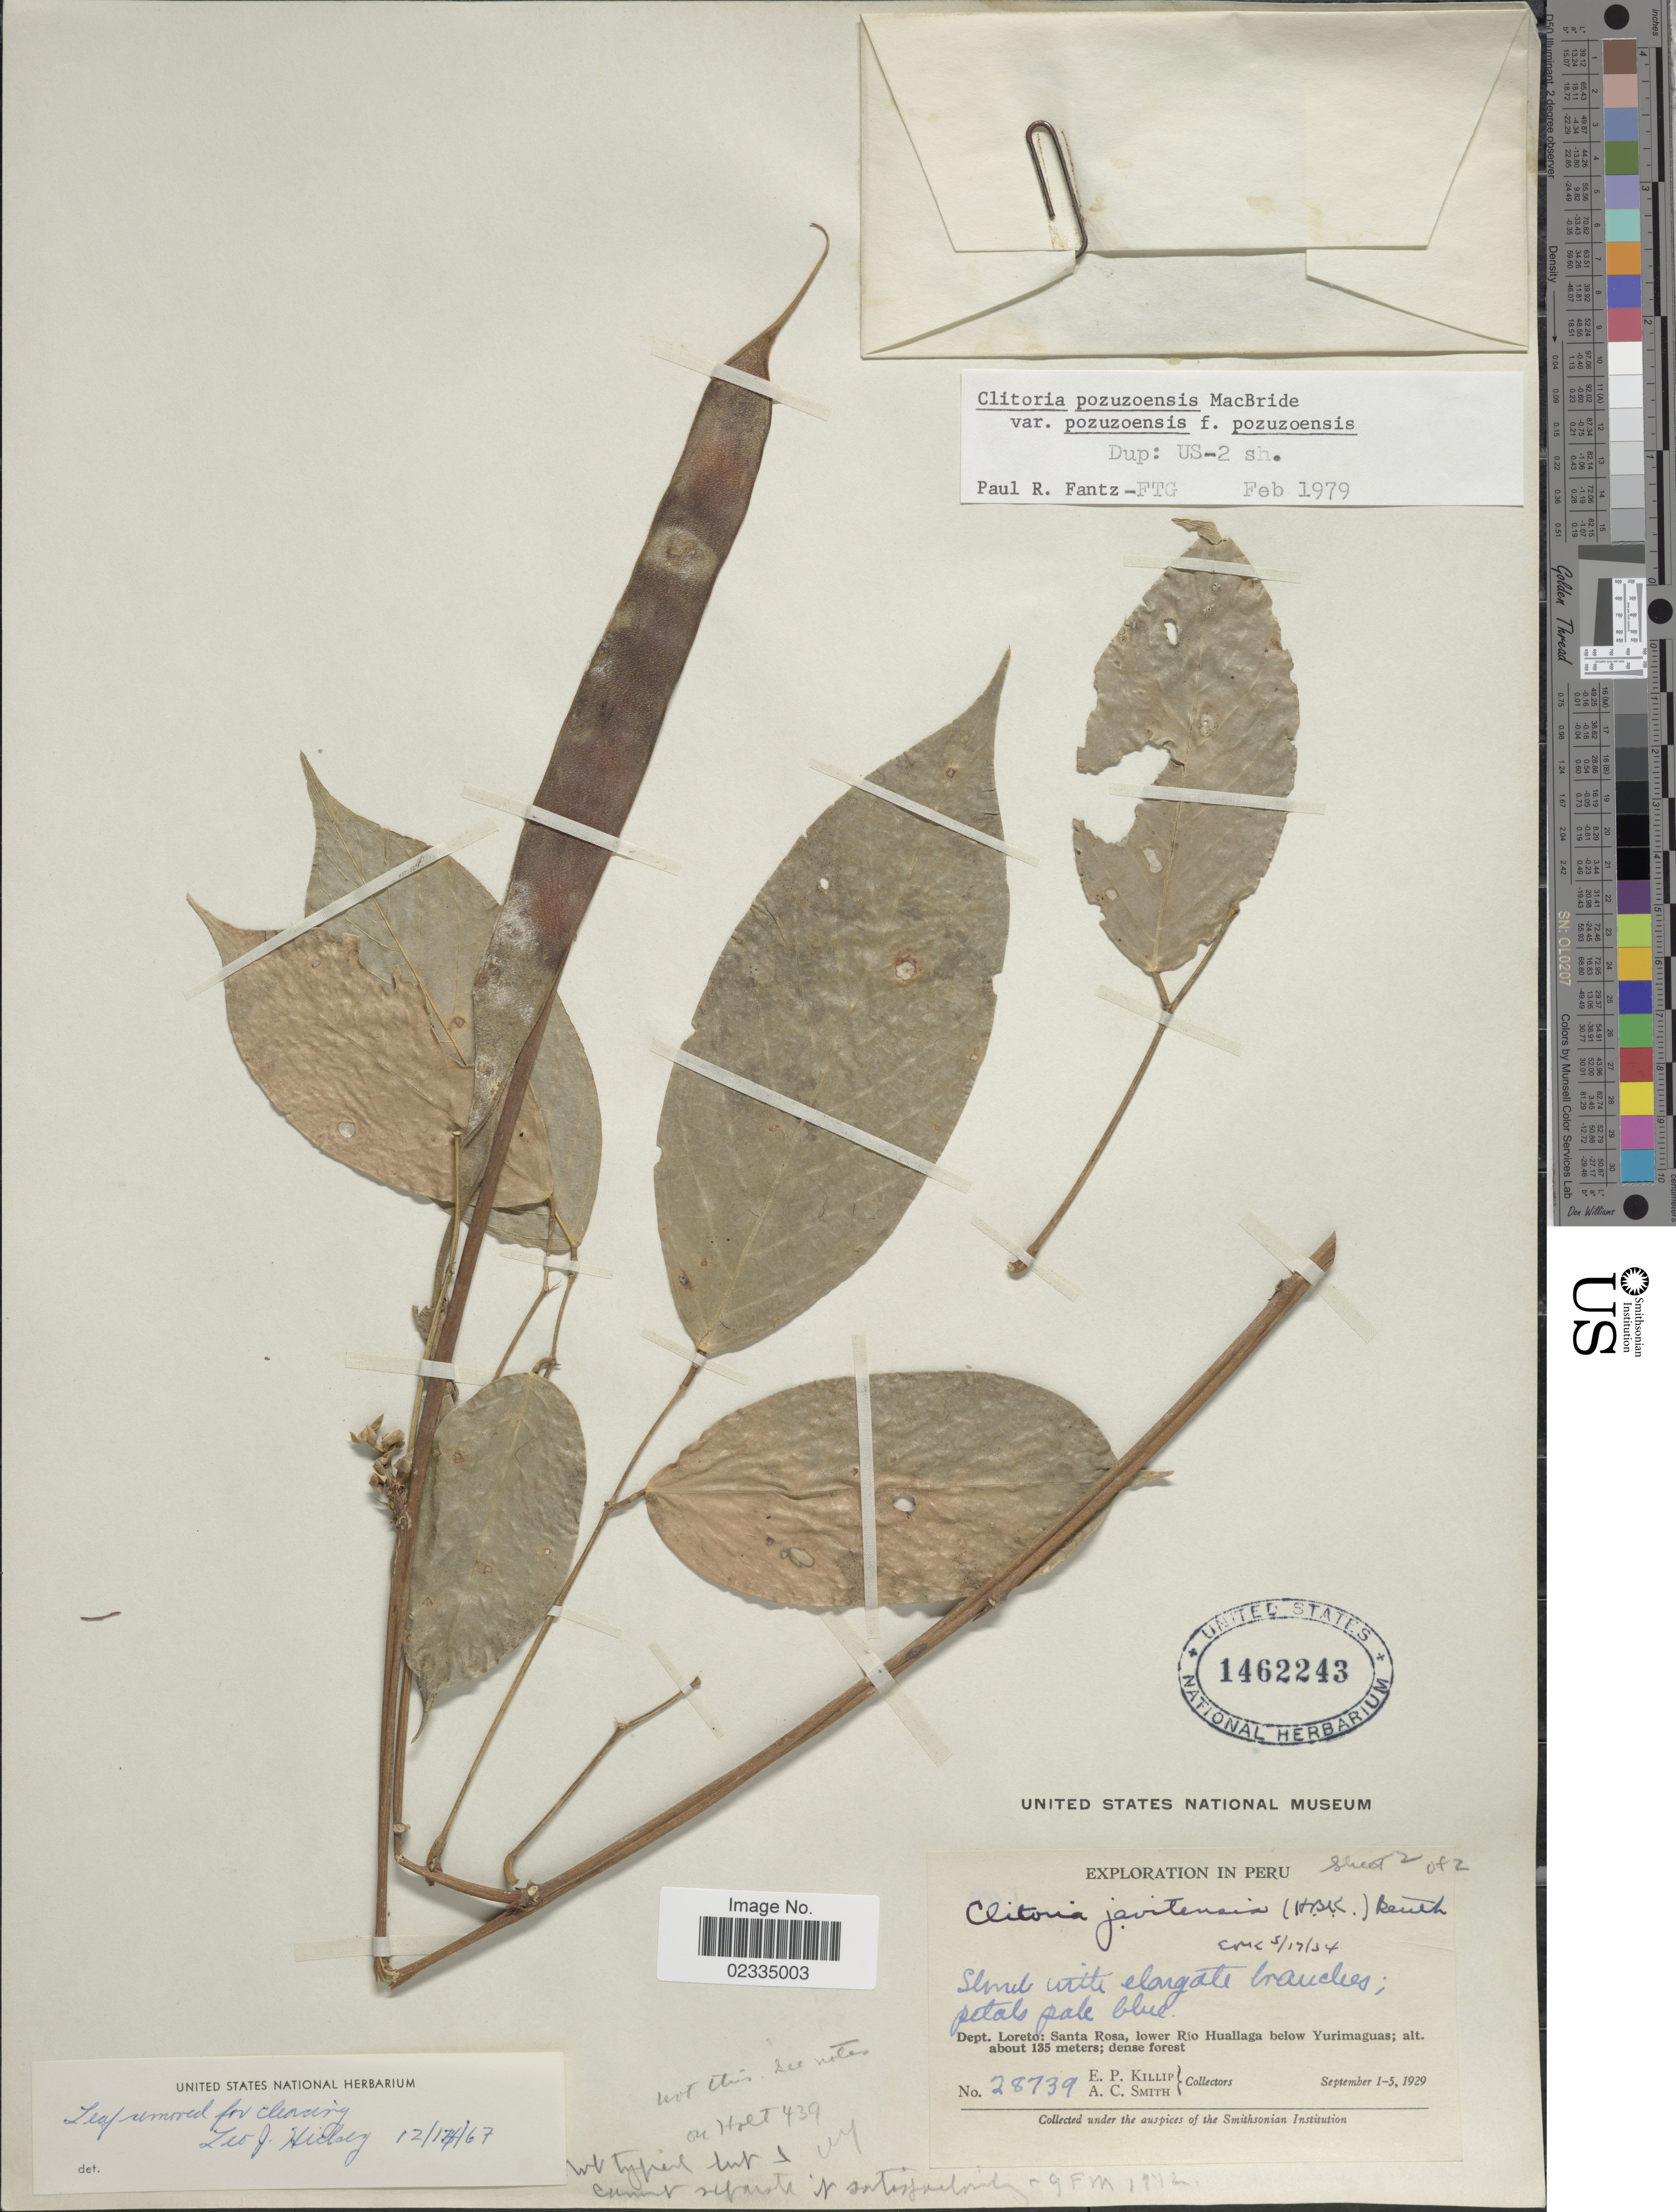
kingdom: Plantae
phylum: Tracheophyta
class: Magnoliopsida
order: Fabales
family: Fabaceae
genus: Clitoria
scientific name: Clitoria pozuzoensis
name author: J.F. Macbr.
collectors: E. P. Killip & A. C. Smith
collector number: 28739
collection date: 1929-09-01/1929-09-05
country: Peru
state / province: Loreto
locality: Santa Rosa, lower Rio Huallaga below Yurimaguas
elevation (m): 135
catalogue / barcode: US 1462243